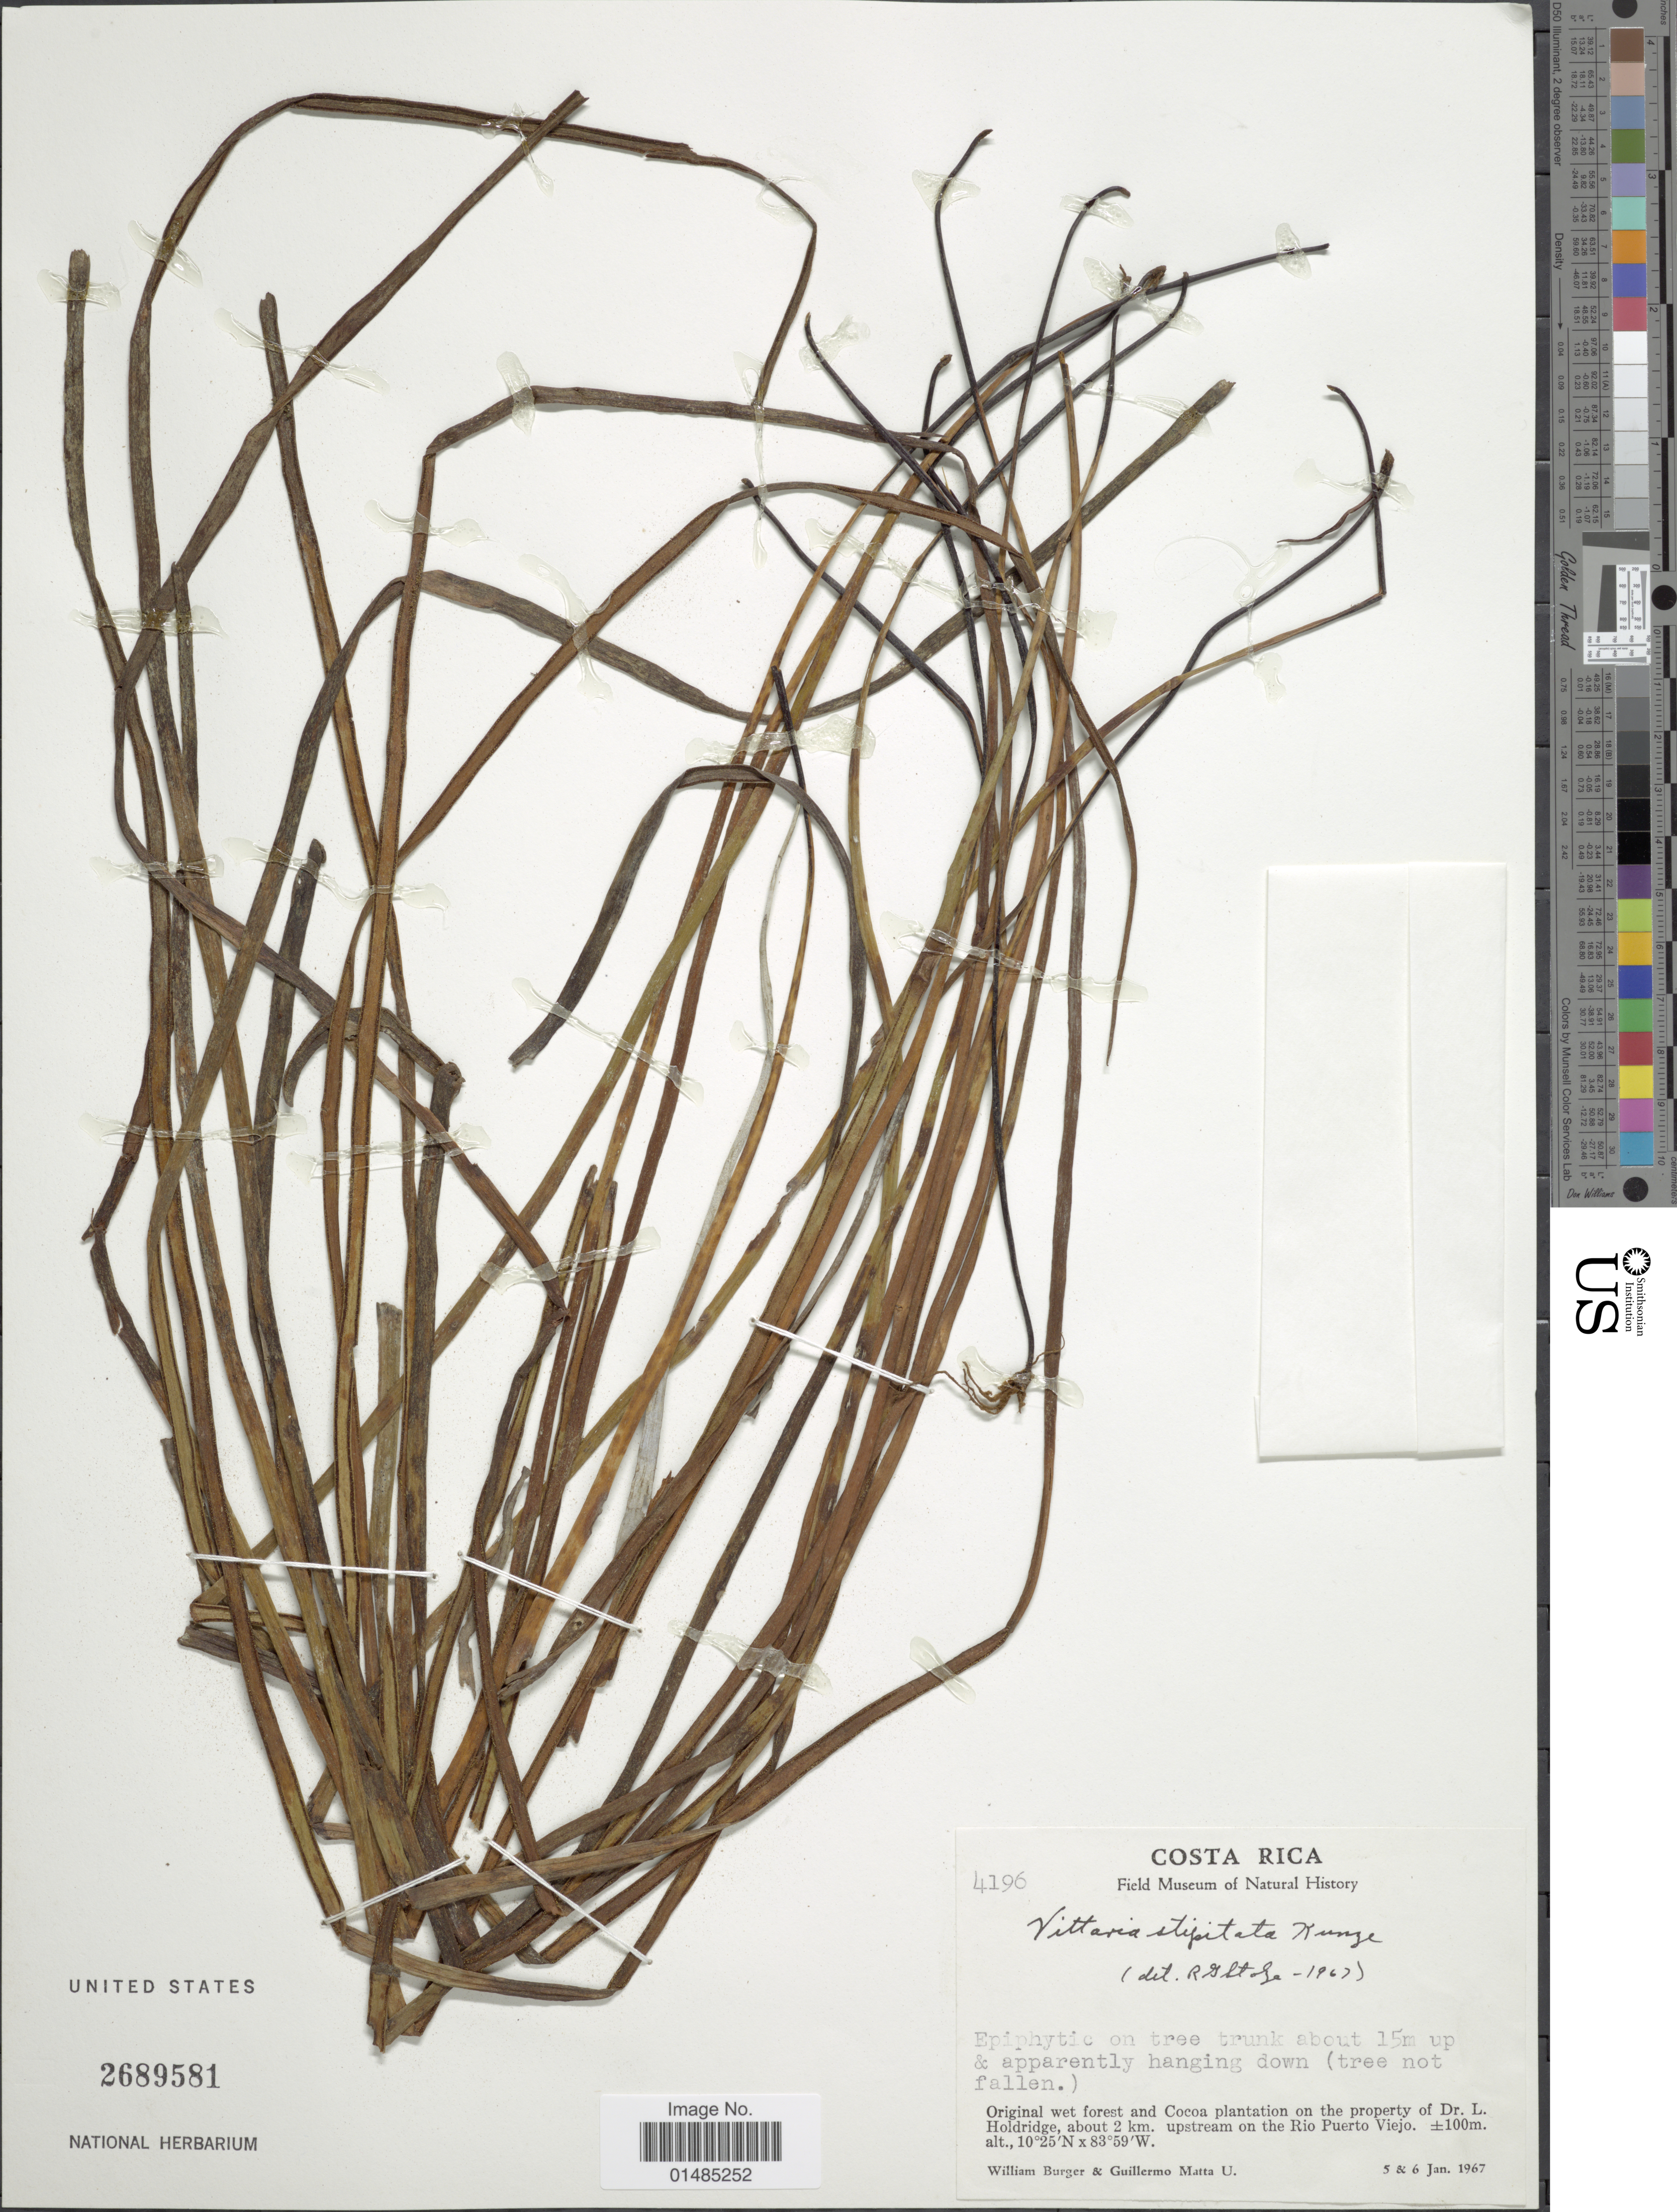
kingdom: Plantae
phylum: Tracheophyta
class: Polypodiopsida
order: Polypodiales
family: Pteridaceae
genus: Radiovittaria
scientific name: Radiovittaria stipitata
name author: (Kunze) E.H. Crane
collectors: W. Burger & G. Matta U.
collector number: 4196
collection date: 1967-01-05/1967-01-06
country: Costa Rica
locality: Original wet forest and Cocao plantation on the property of Dr. L. Holdridge, about 2 km. upstream on the Rio Puerto Viejo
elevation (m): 100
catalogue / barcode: US 2689581